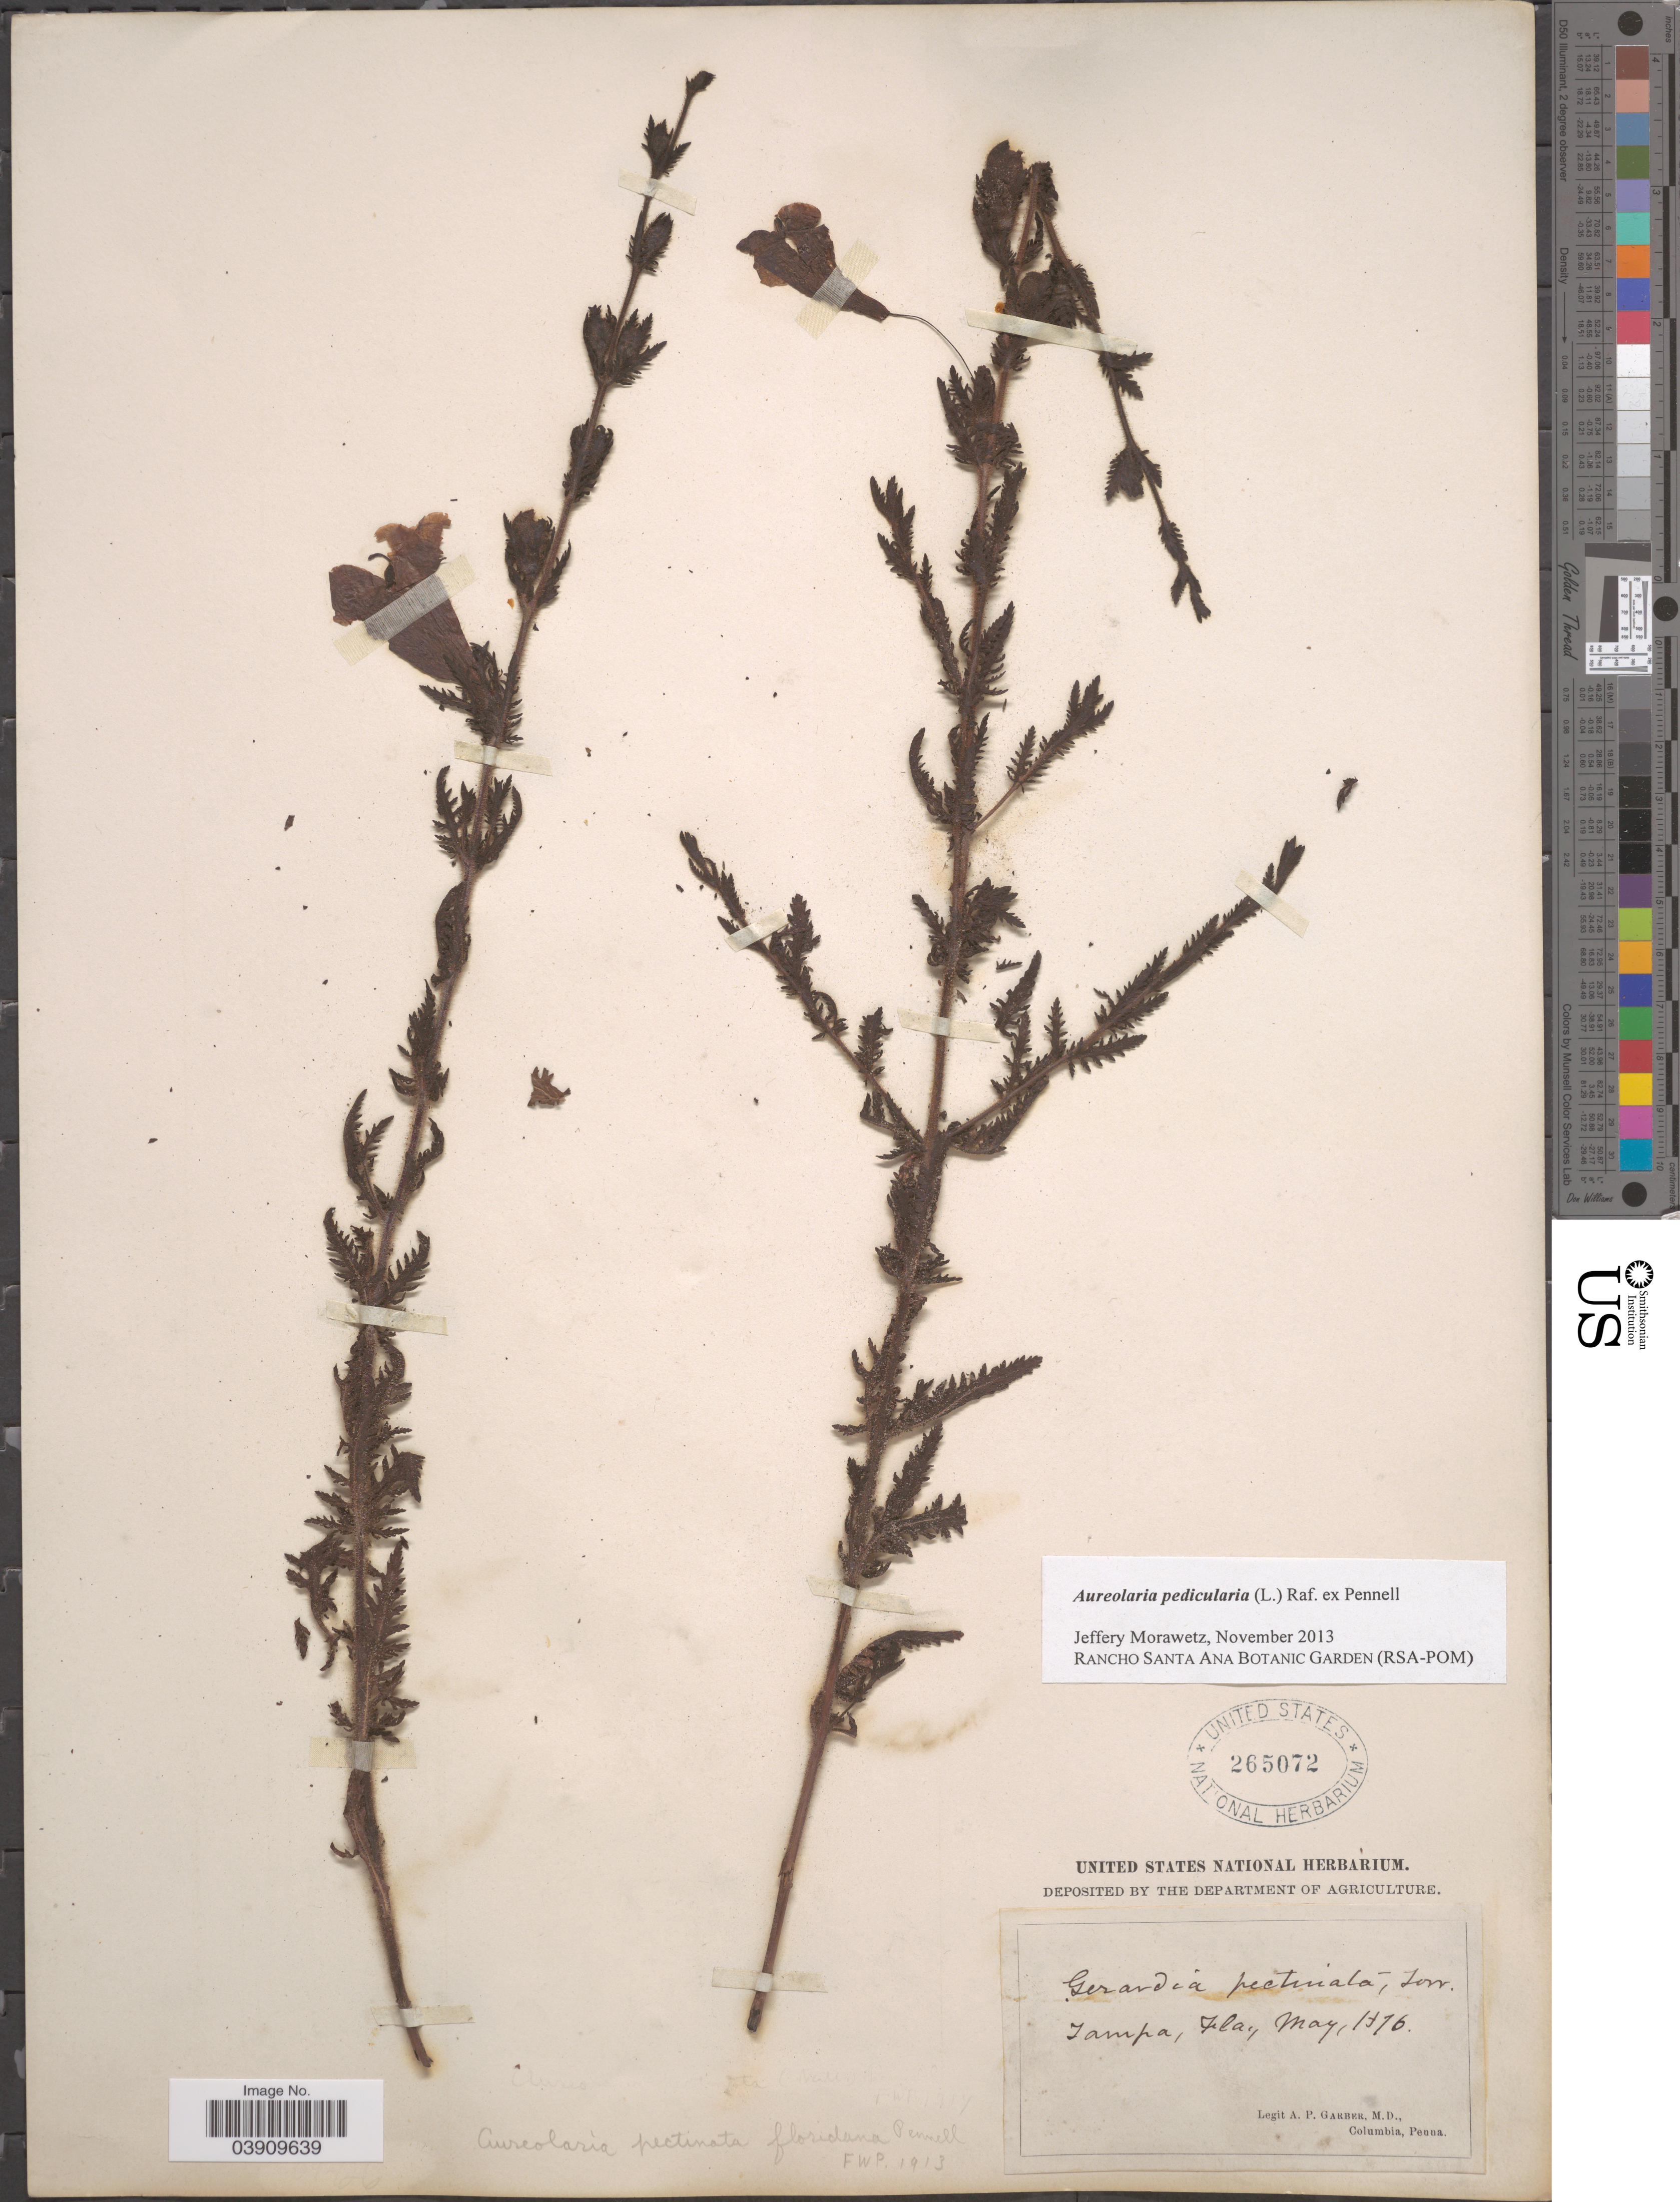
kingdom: Plantae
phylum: Tracheophyta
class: Magnoliopsida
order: Lamiales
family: Orobanchaceae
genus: Aureolaria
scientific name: Aureolaria pedicularia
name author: (L.) Raf. ex Farw.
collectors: A. P. Garber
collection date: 1876-05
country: United States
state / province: Florida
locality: Tampa.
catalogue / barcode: US 265072